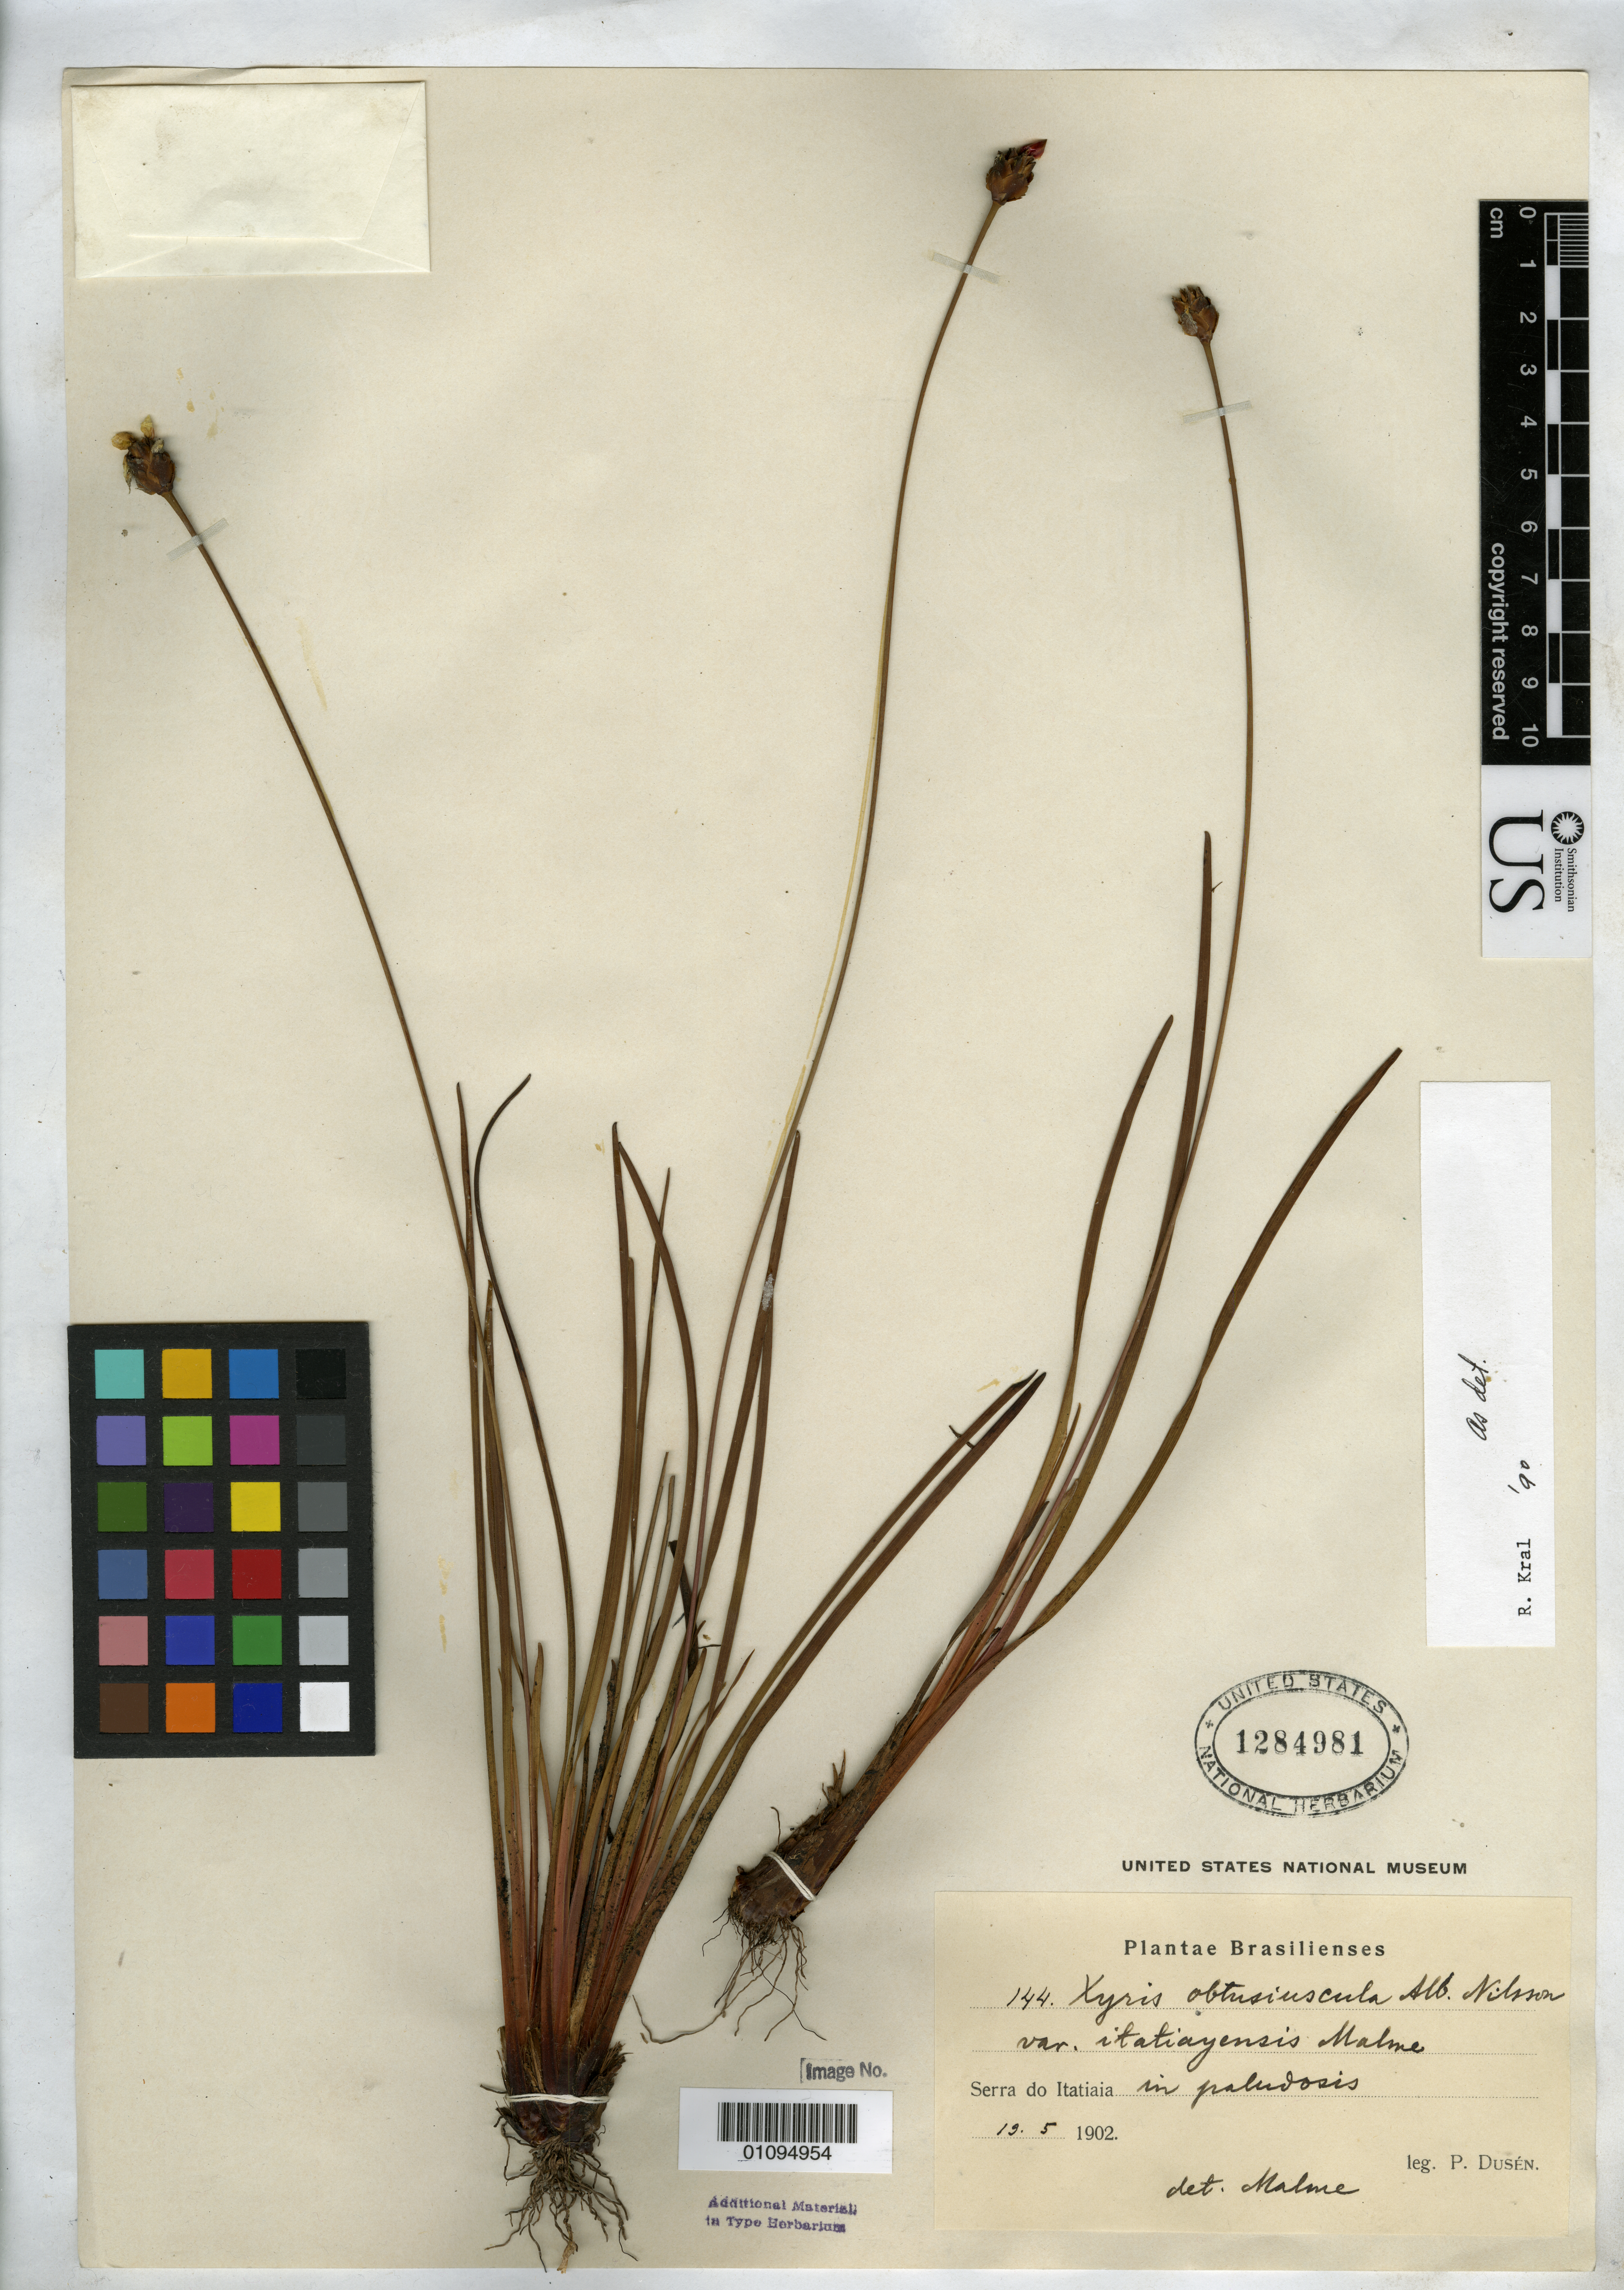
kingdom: Plantae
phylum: Tracheophyta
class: Liliopsida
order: Poales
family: Xyridaceae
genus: Xyris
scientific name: Xyris obtusiuscula var. itatiayensis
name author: Malme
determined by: Malme, G. O. A.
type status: Isosyntype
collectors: P. Dusén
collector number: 144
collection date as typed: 19 May 1902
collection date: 1902-05-19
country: Brazil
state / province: Minas Gerais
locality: Serra do Itatiaia.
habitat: in paludosis.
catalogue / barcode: US 1284981